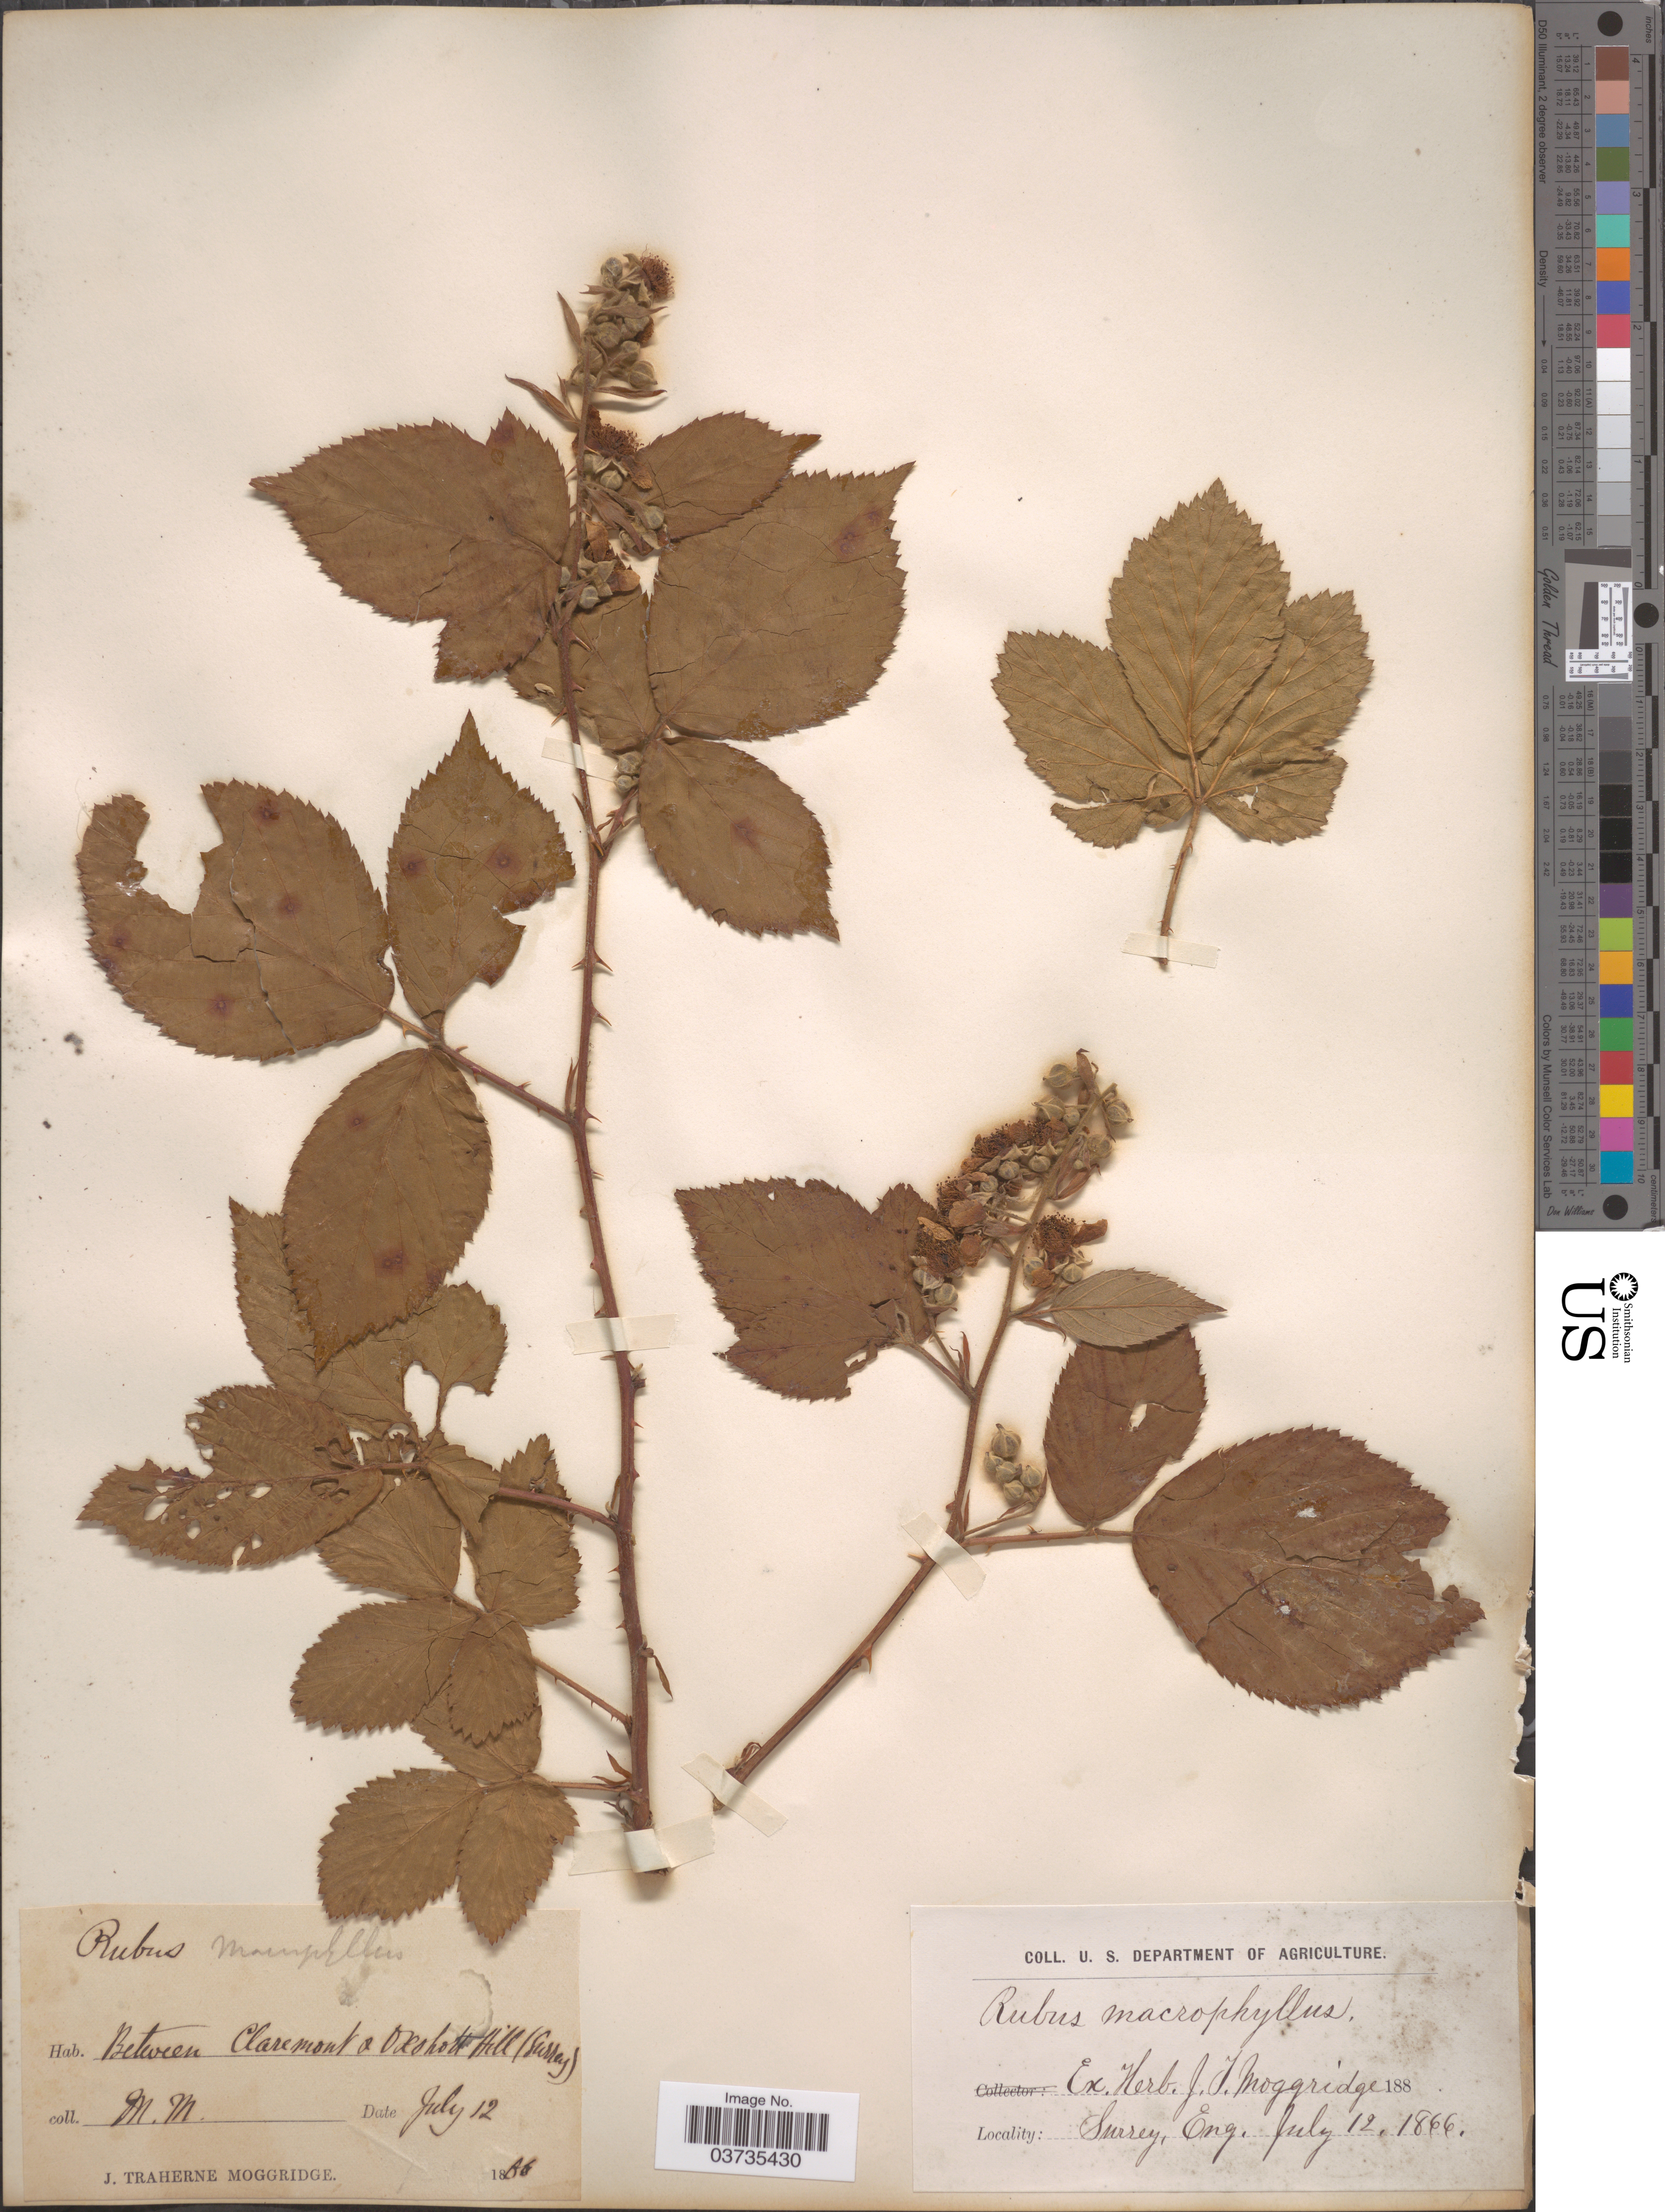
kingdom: Plantae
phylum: Tracheophyta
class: Magnoliopsida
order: Rosales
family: Rosaceae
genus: Rubus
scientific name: Rubus sp.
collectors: J. T. Moggridge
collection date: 1866-07-12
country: United Kingdom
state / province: England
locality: Between Claremont & Oxshott Hill (Surrey).